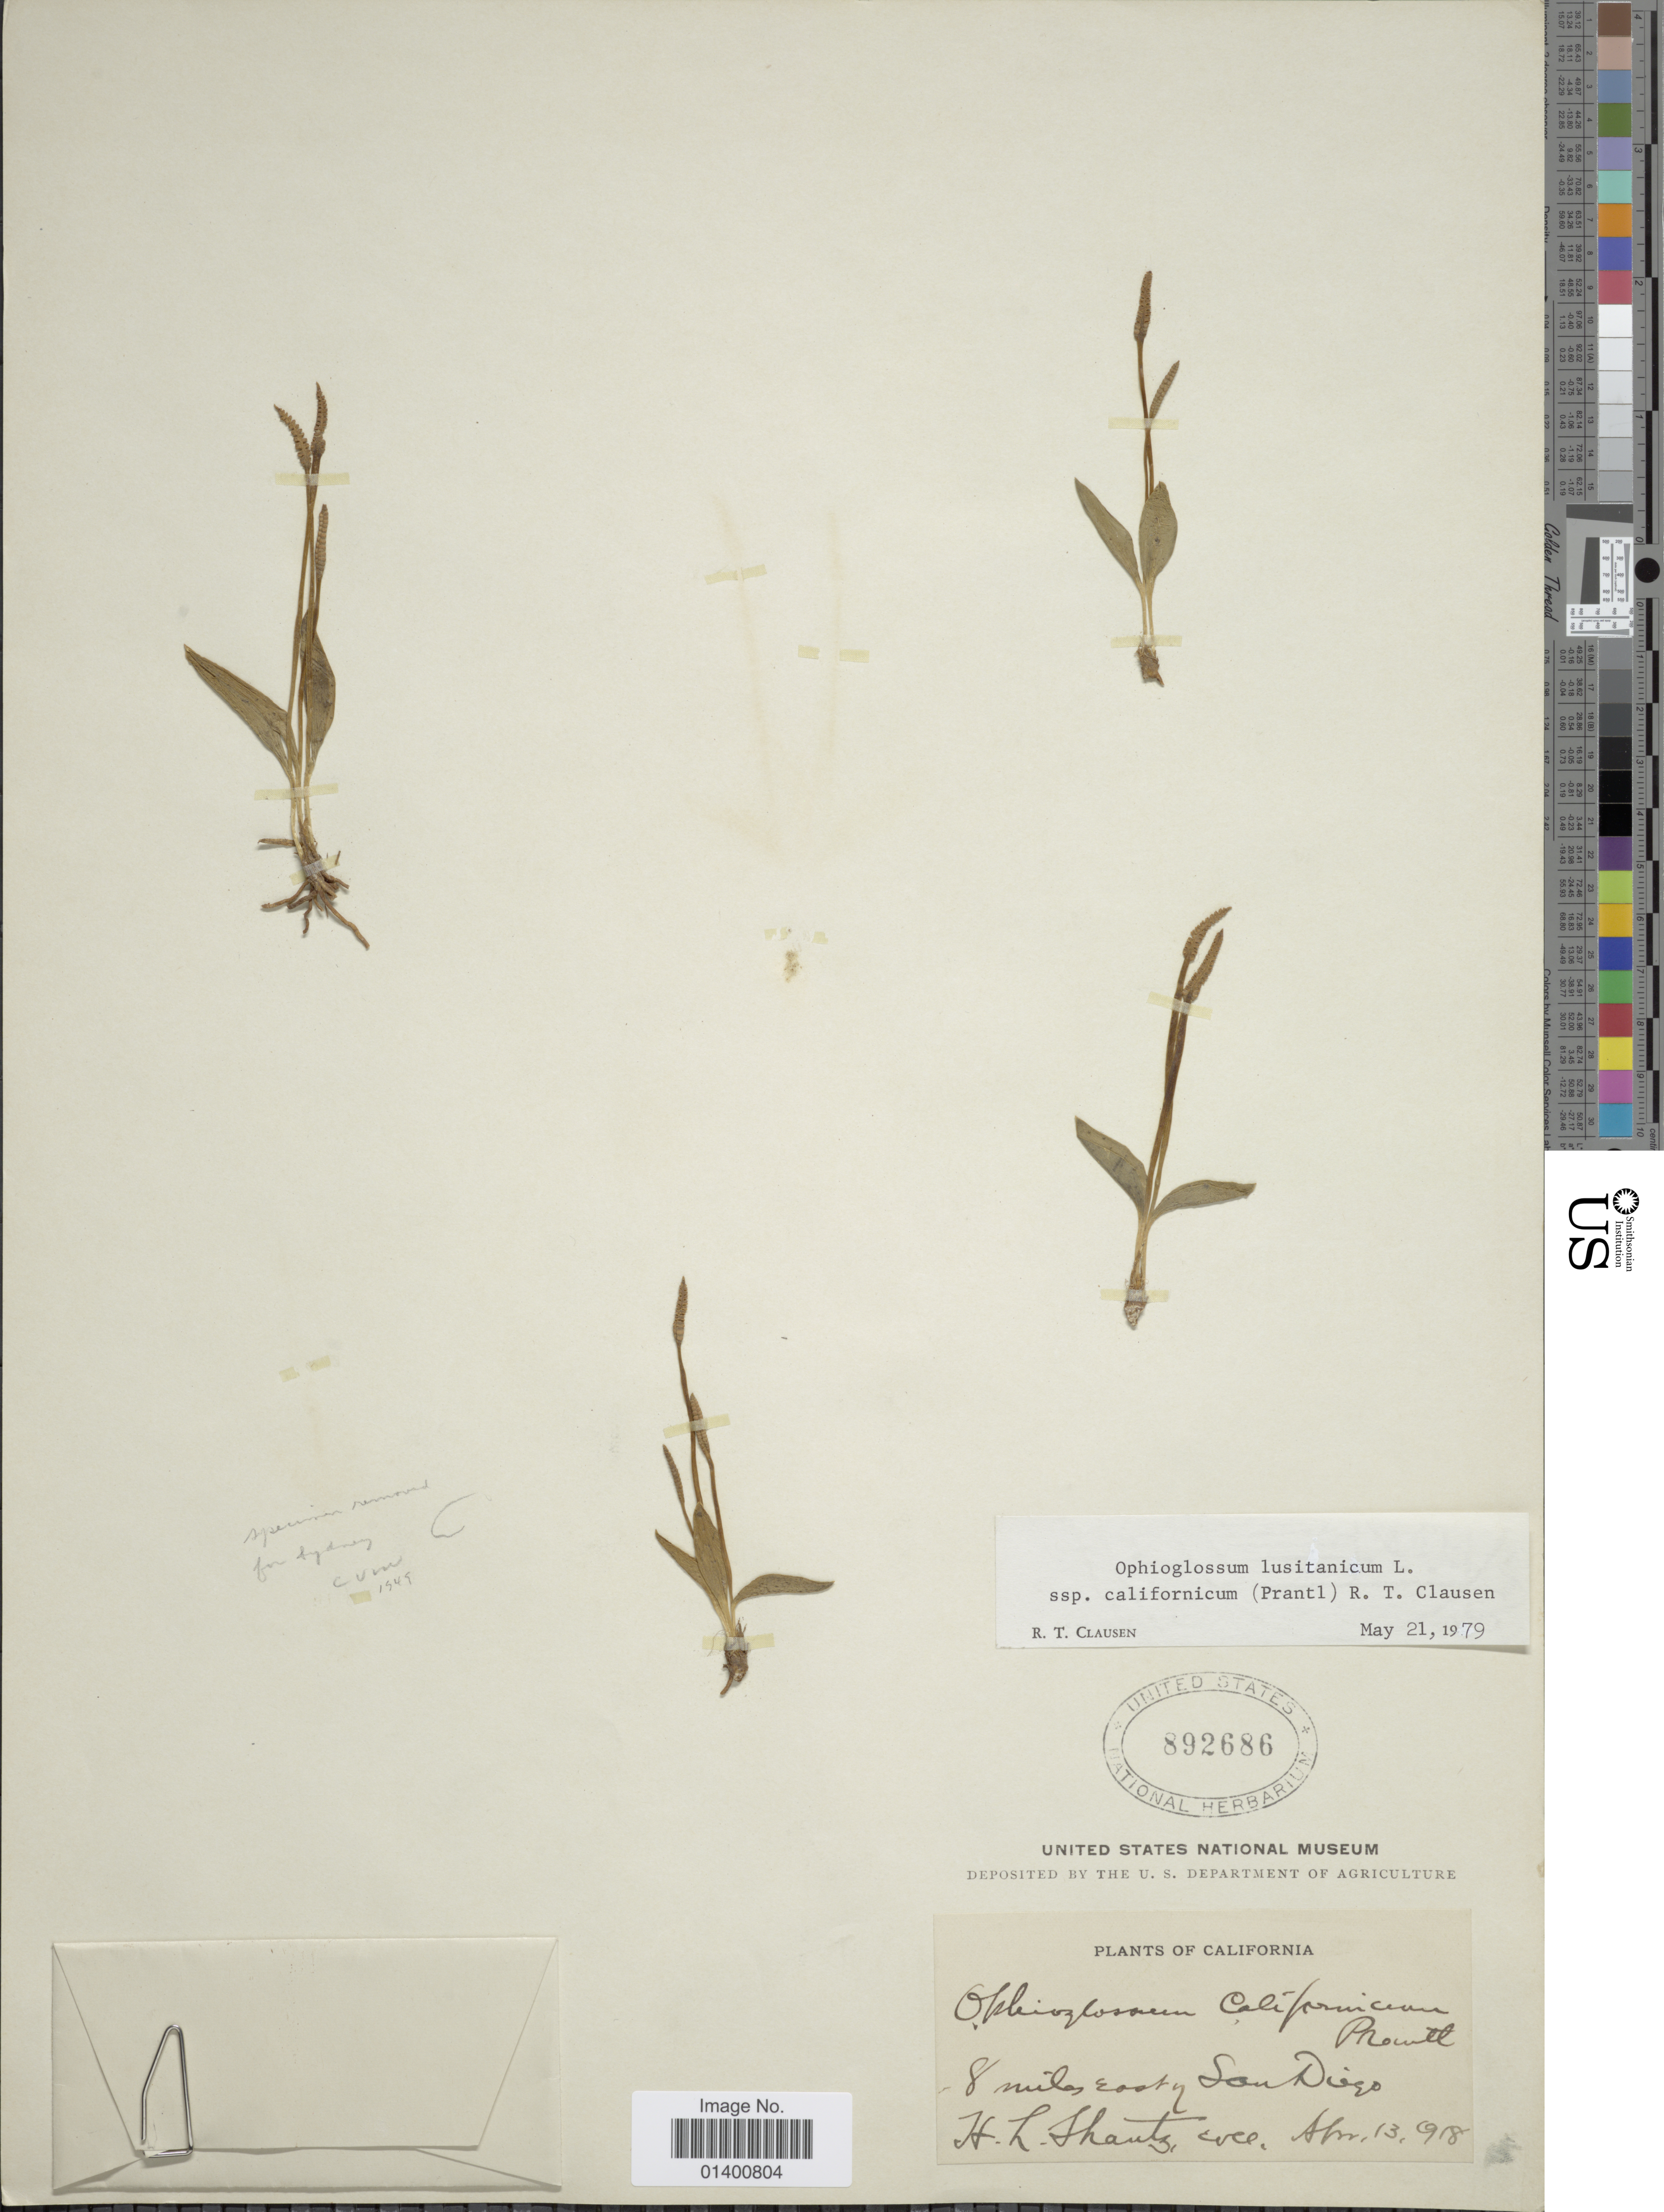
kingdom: Plantae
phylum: Tracheophyta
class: Polypodiopsida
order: Ophioglossales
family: Ophioglossaceae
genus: Ophioglossum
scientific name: Ophioglossum lusitanicum subsp. californicum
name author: (Prantl) R.T. Clausen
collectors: H. Shantz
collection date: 1918-04-13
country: United States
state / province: California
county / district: San Diego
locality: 8 miles east of San Diego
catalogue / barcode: US 892686